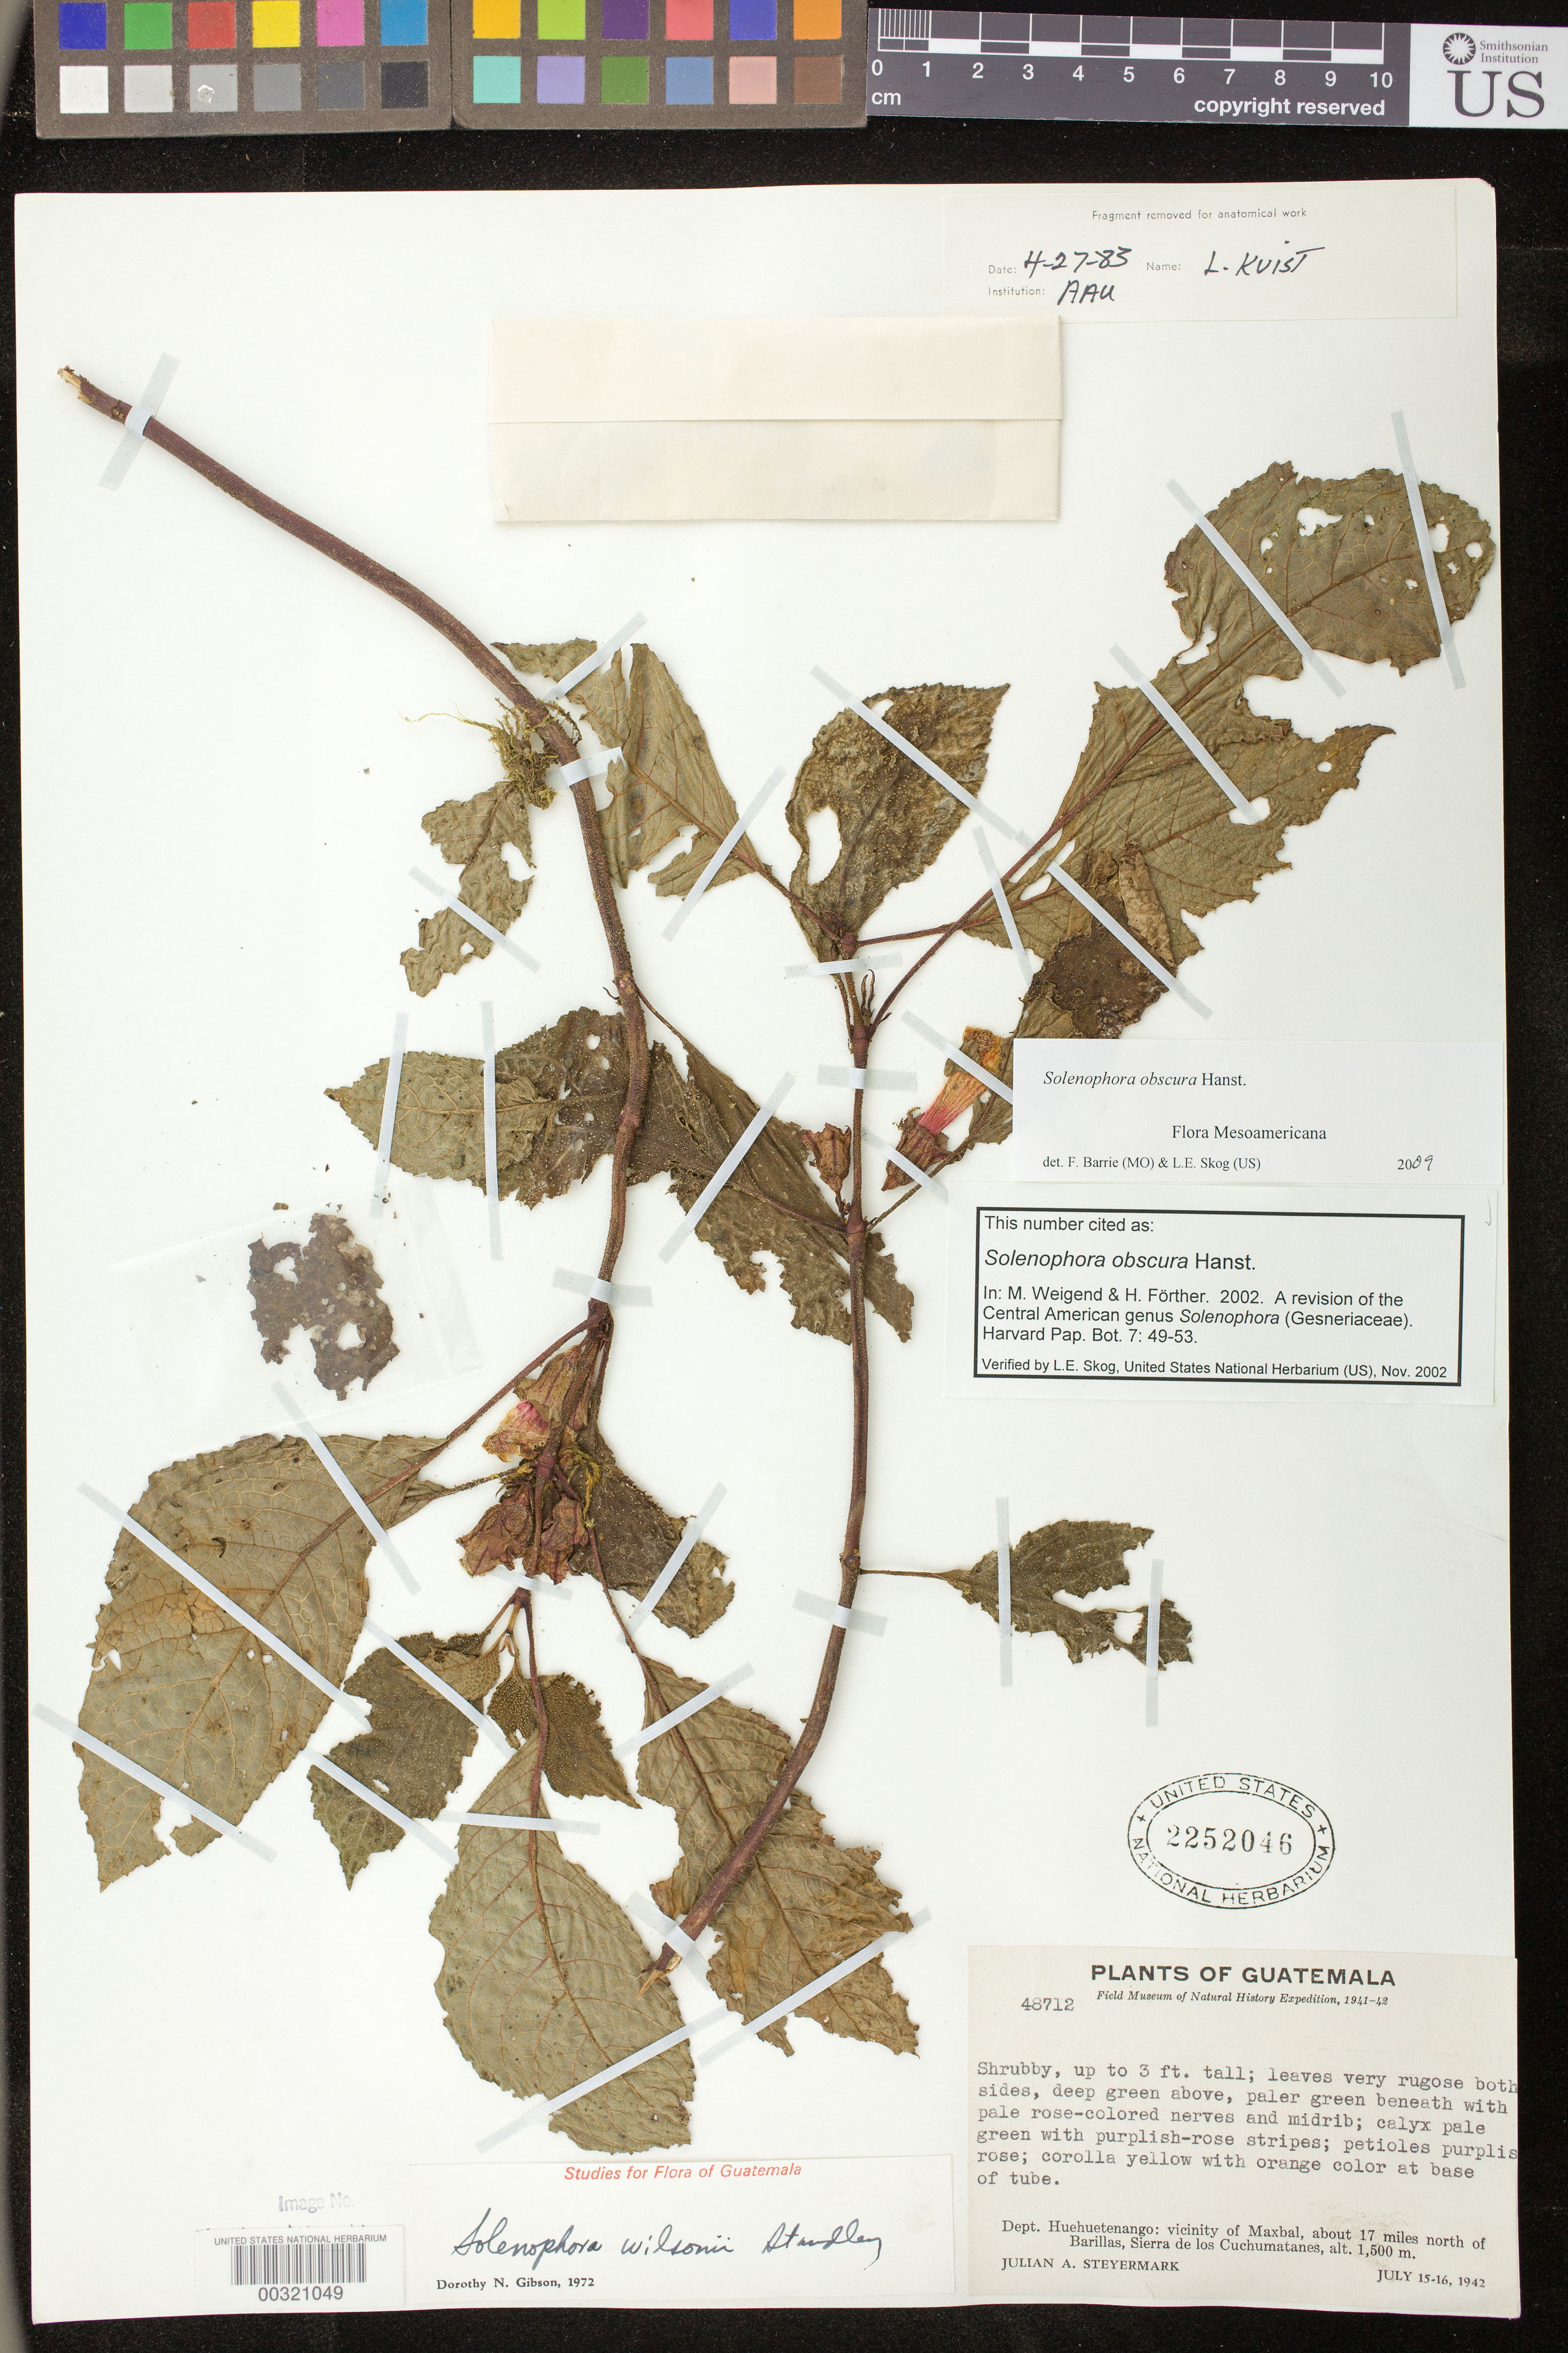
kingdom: Plantae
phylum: Tracheophyta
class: Magnoliopsida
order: Lamiales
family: Gesneriaceae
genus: Solenophora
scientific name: Solenophora obscura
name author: Hanst.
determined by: Weigend; Förther, Harald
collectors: J. Steyermark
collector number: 48712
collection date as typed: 15-16 Jul 1942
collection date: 1942-07-15/1942-07-16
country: Guatemala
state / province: Huehuetenango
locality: Vicinity of Maxbal, about 17 miles north of Barillas, Sierra de Los Cuchumatanes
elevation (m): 1500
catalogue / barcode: US 2252046